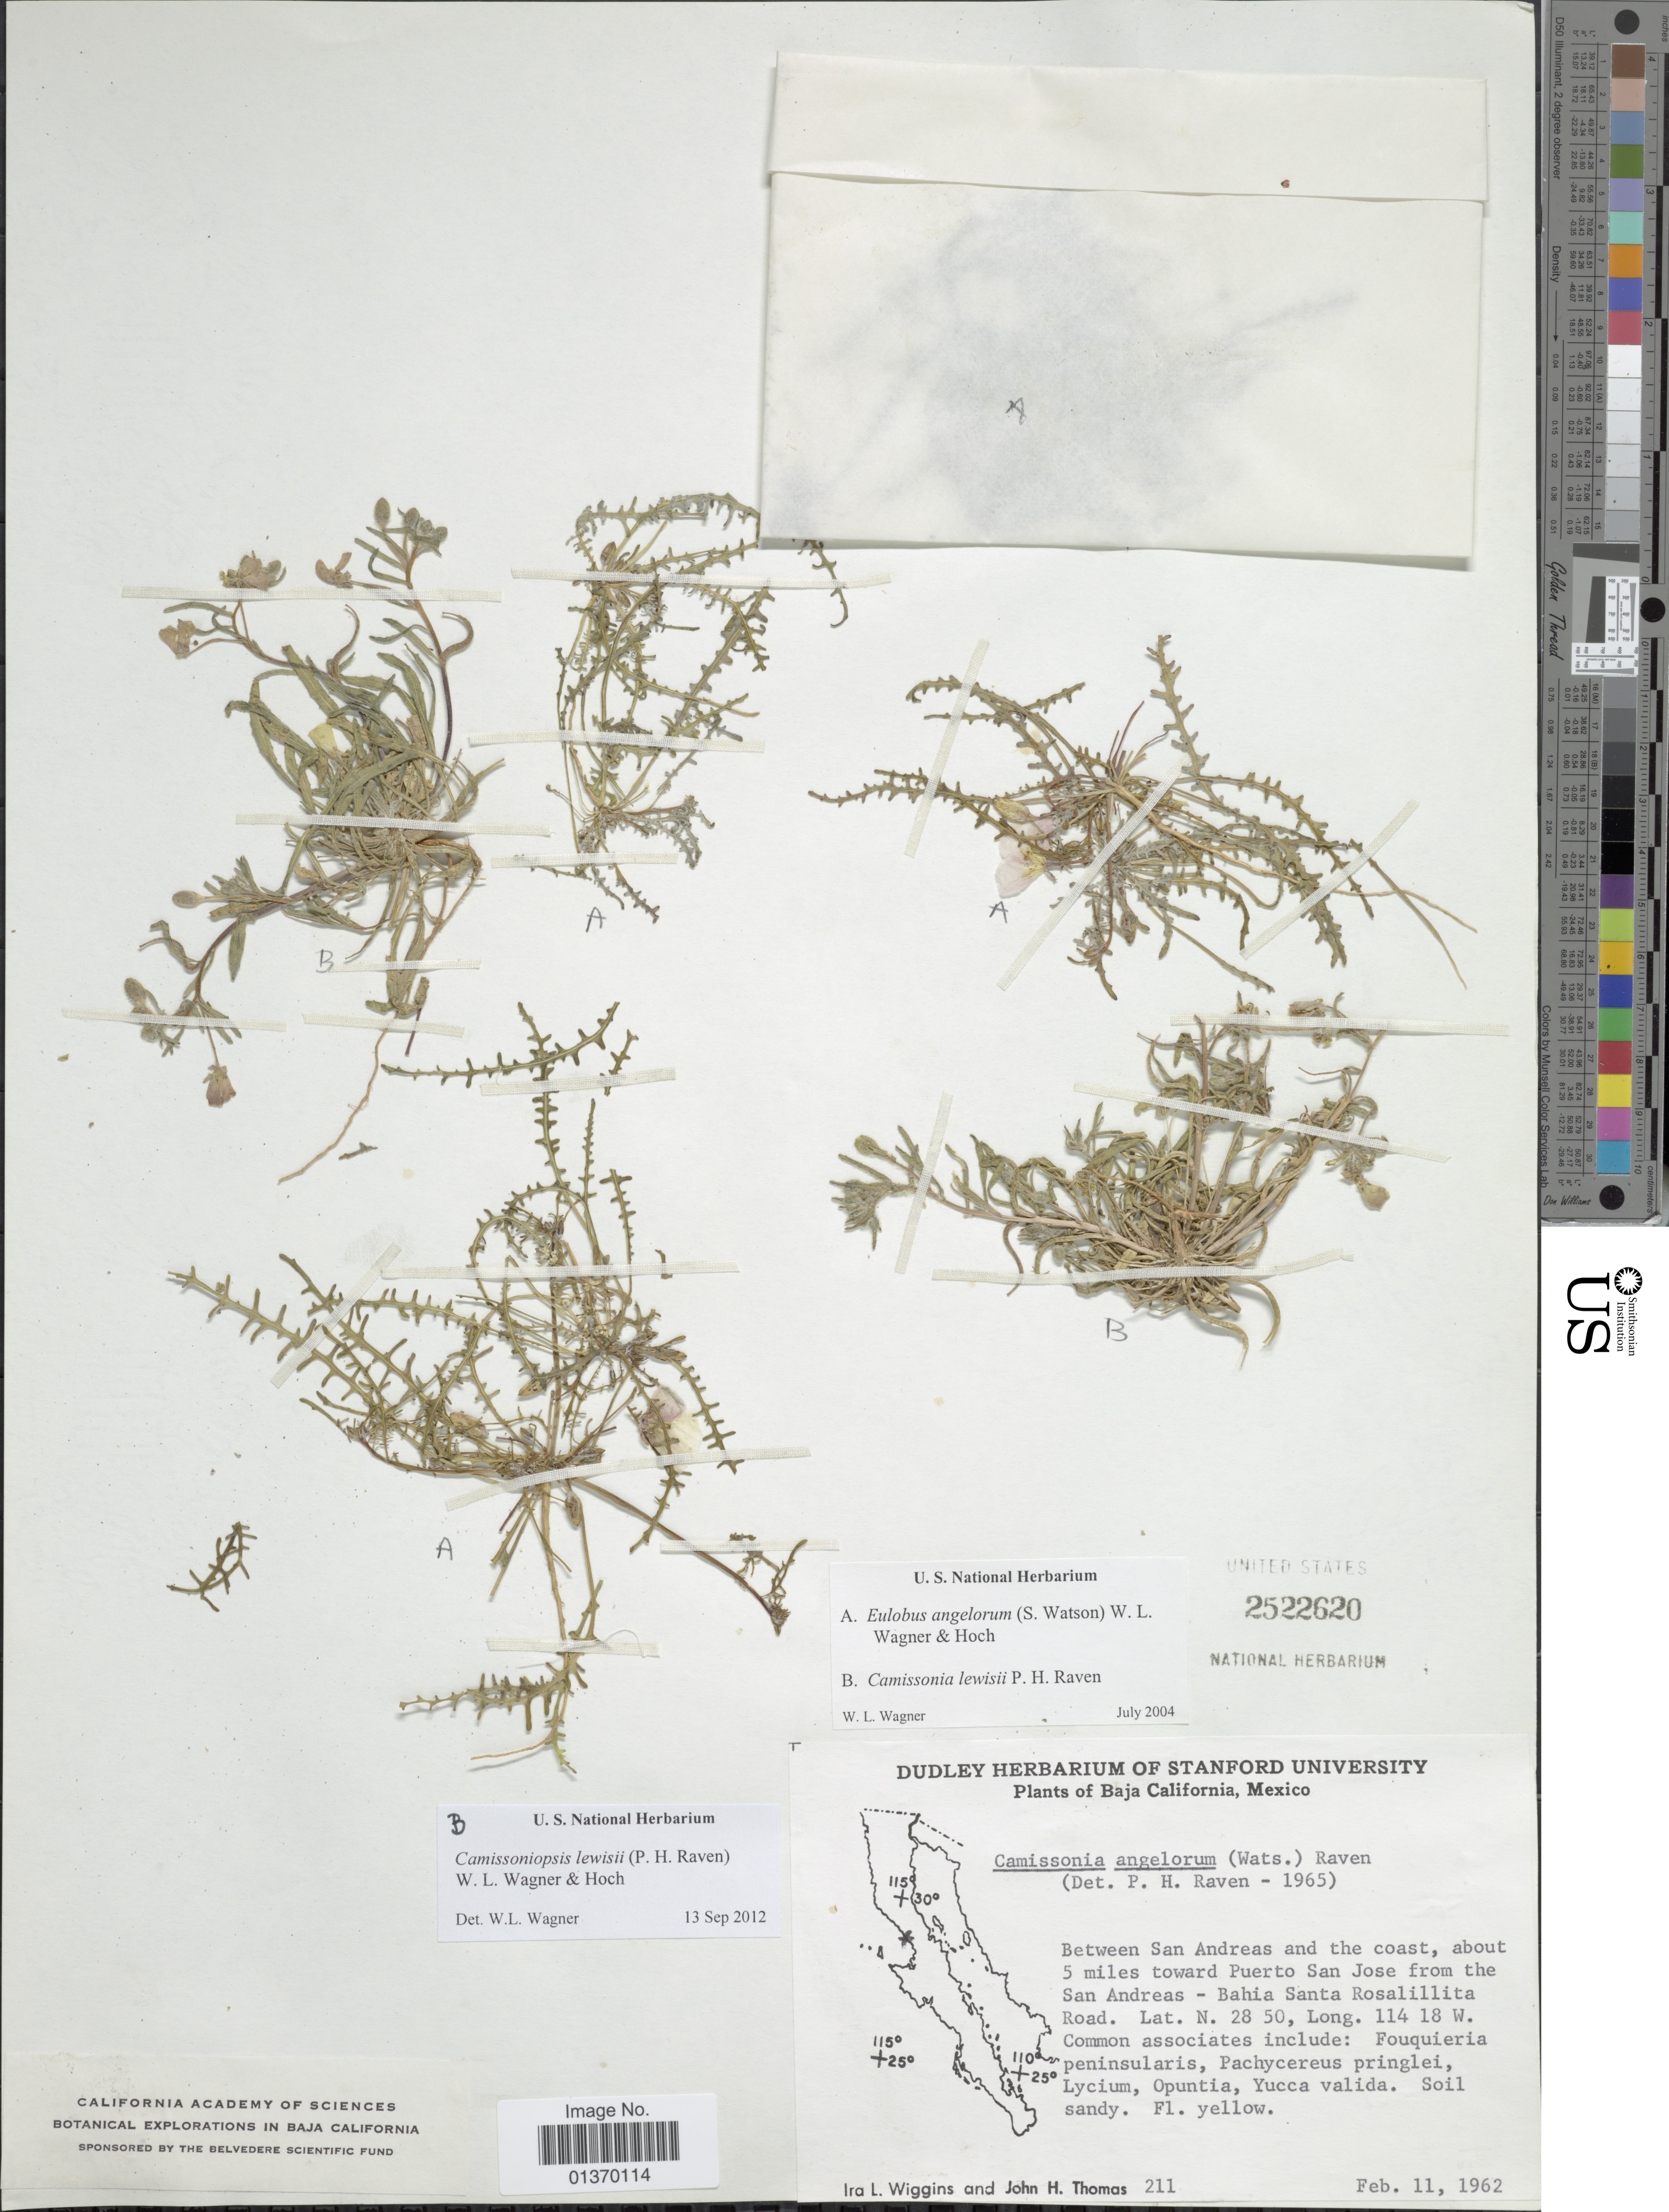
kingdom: Plantae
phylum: Tracheophyta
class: Magnoliopsida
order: Myrtales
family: Onagraceae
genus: Eulobus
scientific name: Eulobus angelorum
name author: (S. Watson) W.L. Wagner & Hoch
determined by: Wagner, W. L., (BOT), Smithsonian Institution - National Museum of Natural History (UNITED STATES)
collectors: I. L. Wiggins & J. H. Thomas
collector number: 211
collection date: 1962-02-11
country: Mexico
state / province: Baja California Norte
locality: Between San Andreas and the coast, about 5 miles toward Puerto San Jose from the San Andreas - Bahia Santa Rosalillita Road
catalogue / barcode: US 2522620